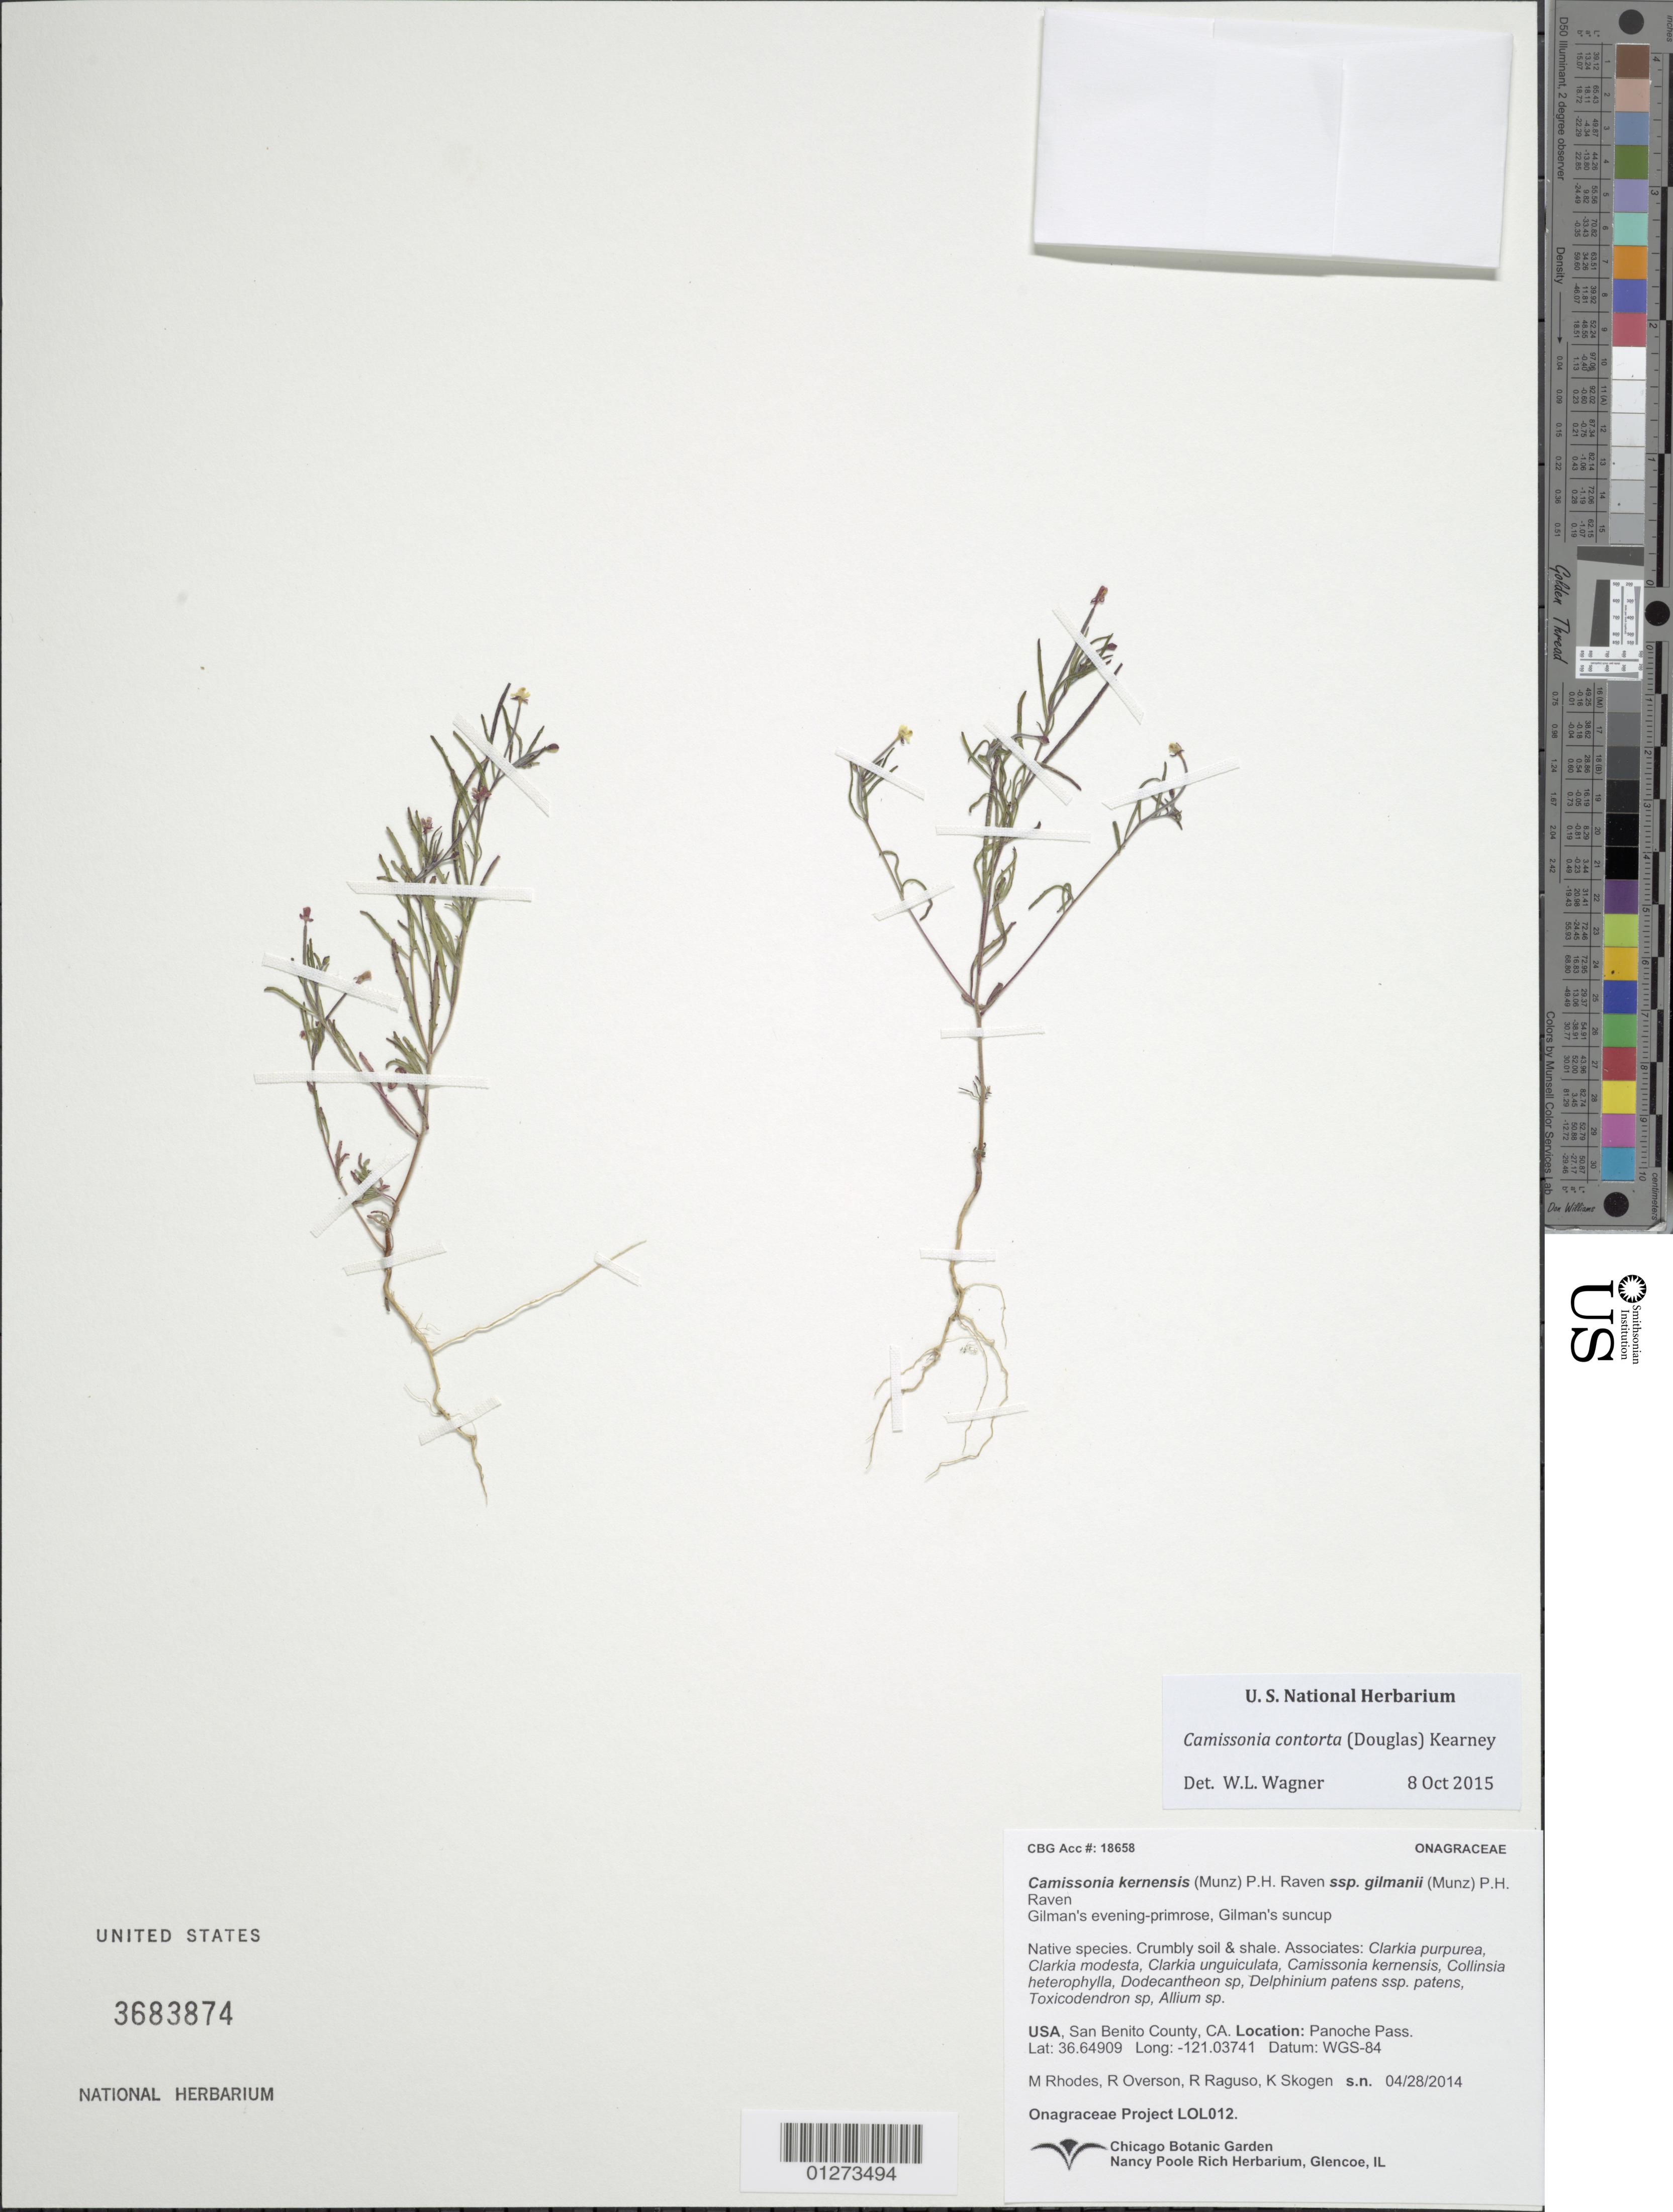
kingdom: Plantae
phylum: Tracheophyta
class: Magnoliopsida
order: Myrtales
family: Onagraceae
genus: Camissonia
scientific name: Camissonia contorta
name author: (Douglas) Kearney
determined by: Wagner, W. L., (BOT), Smithsonian Institution - National Museum of Natural History (UNITED STATES)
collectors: Onagraceae Project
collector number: LOL 012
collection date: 2014-04-28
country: United States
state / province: California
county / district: San Benito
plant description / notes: CHIC, US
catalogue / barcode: US 3683874